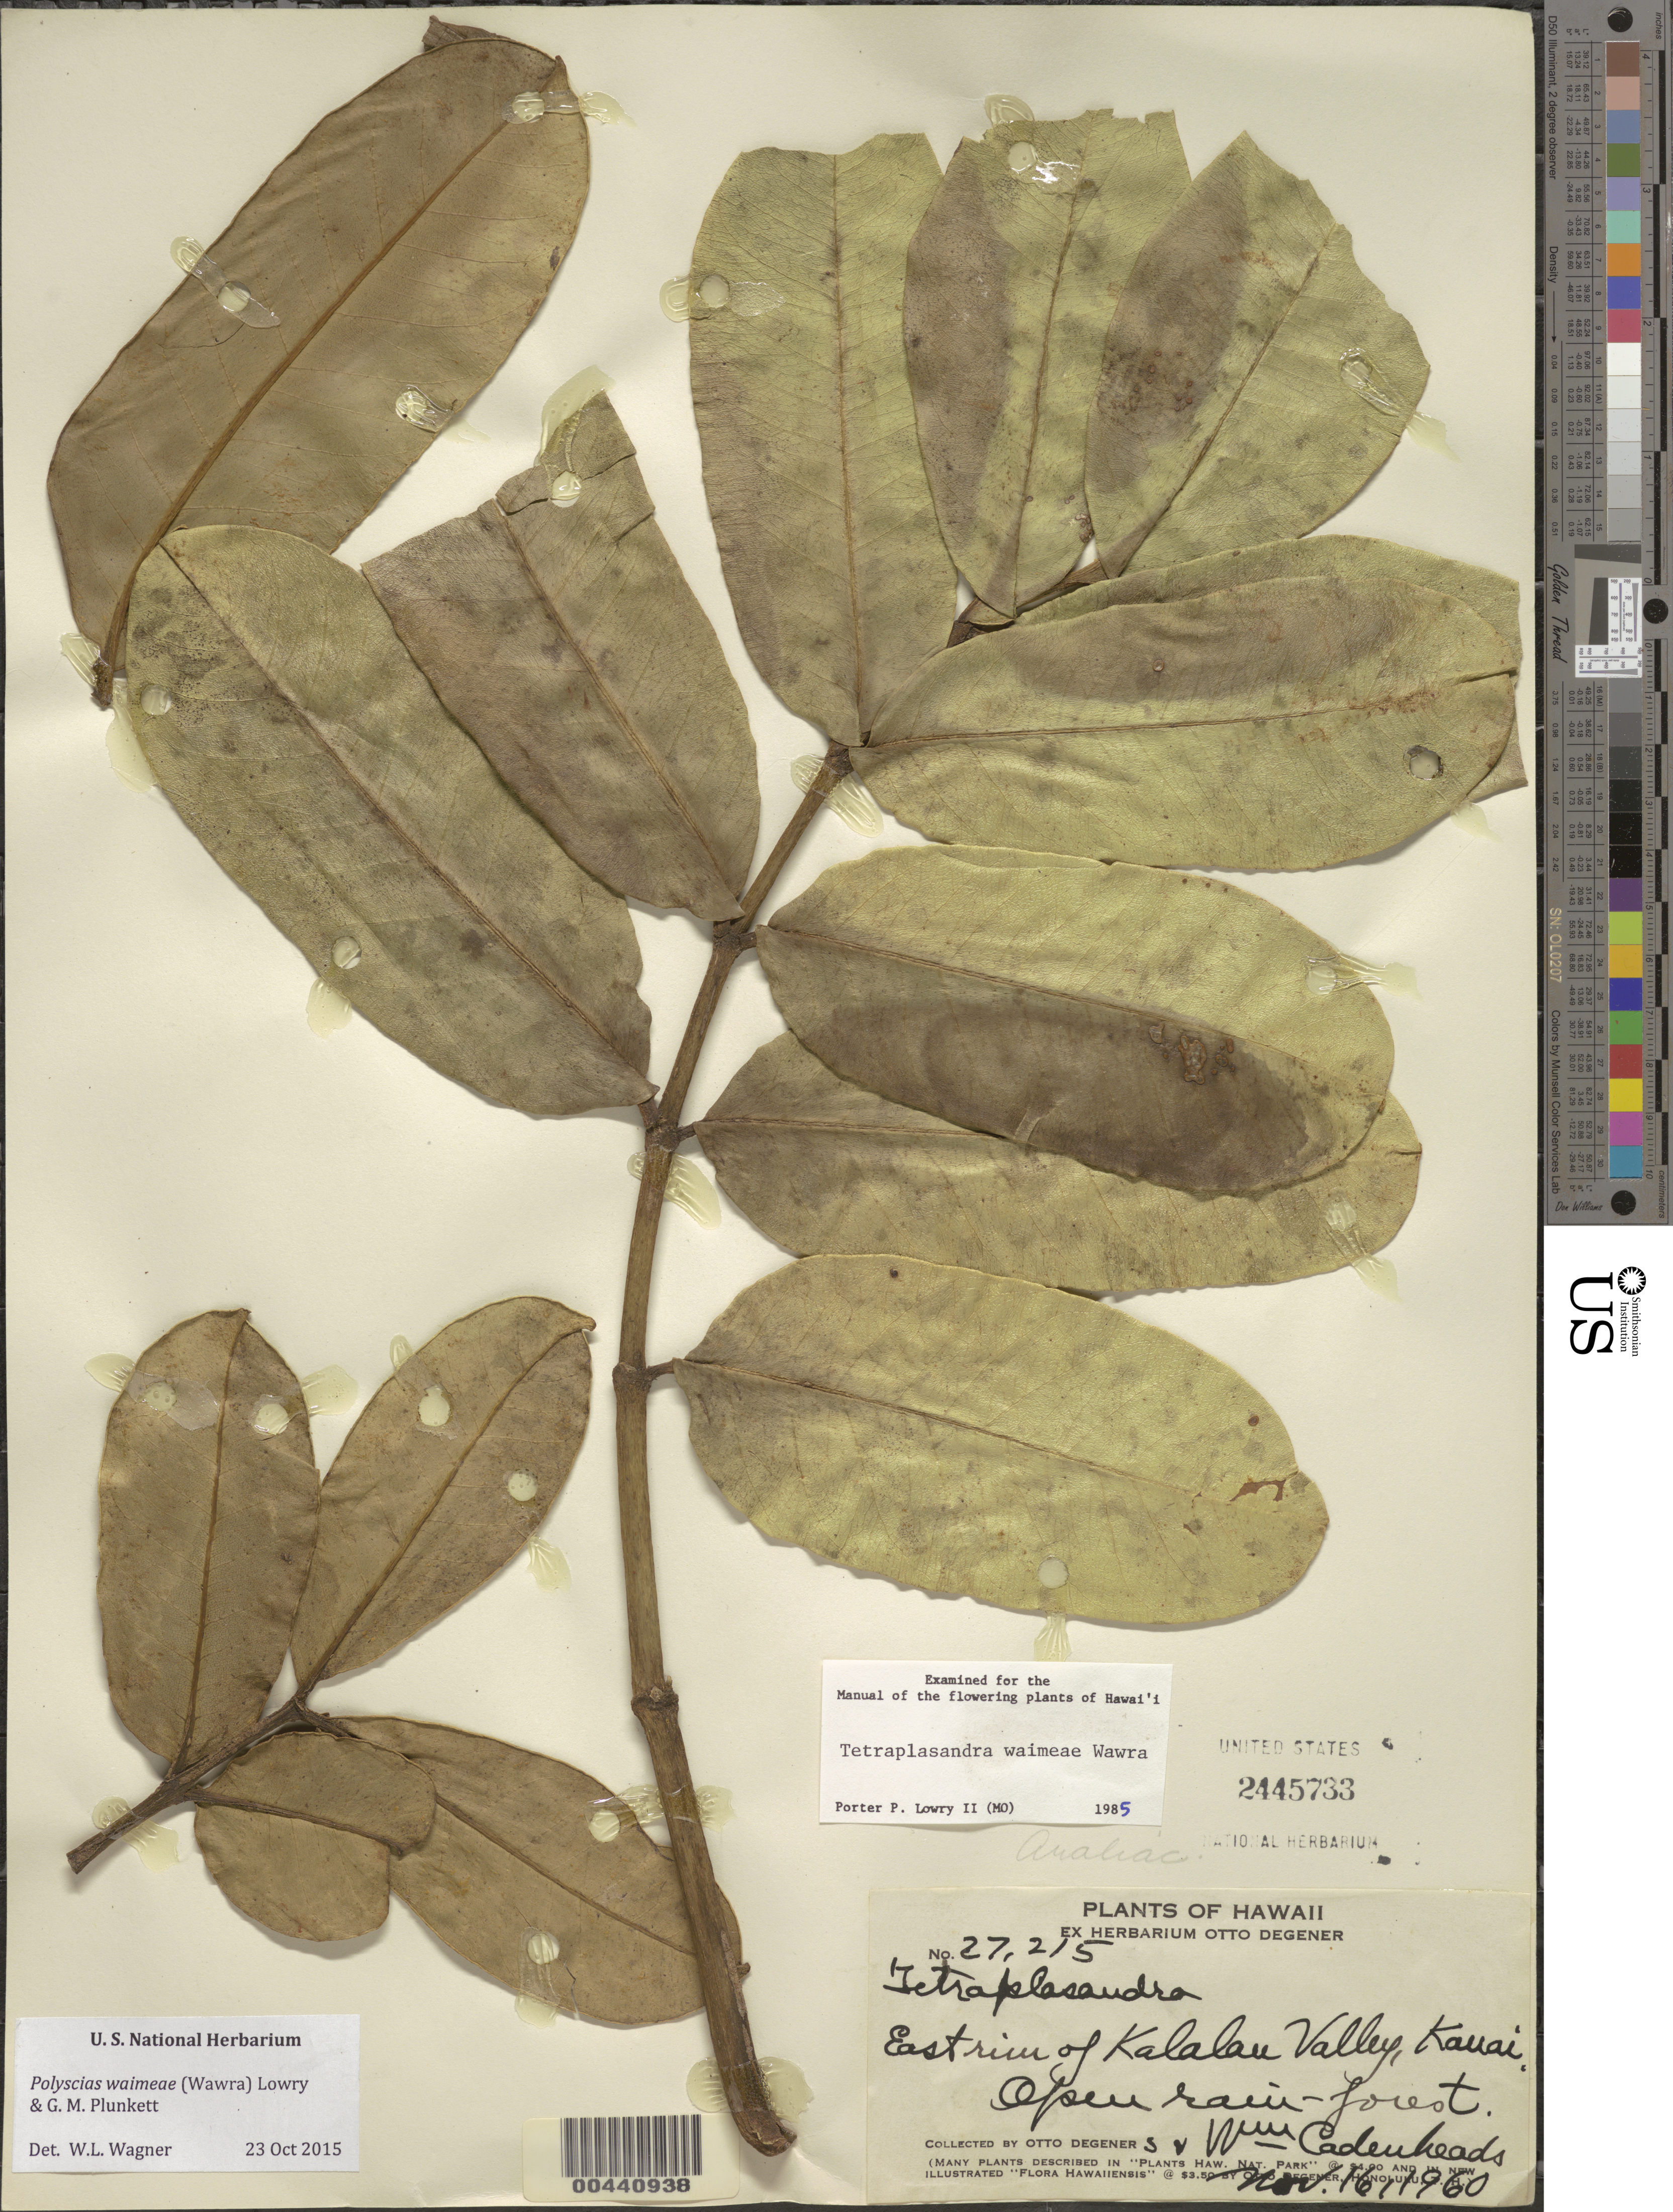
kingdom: Plantae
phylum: Tracheophyta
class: Magnoliopsida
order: Apiales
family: Araliaceae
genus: Polyscias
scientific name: Polyscias waimeae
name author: (Wawra) Lowry & G. M. Plunkett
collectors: O. Degener, O. Degener & W. Cadenheads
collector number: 27215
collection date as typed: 16 Nov 1960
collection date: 1960-11-16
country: United States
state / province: Hawaii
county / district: Kauai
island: Kaua'i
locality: East rim of Kalalau Valley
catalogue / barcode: US 2445733